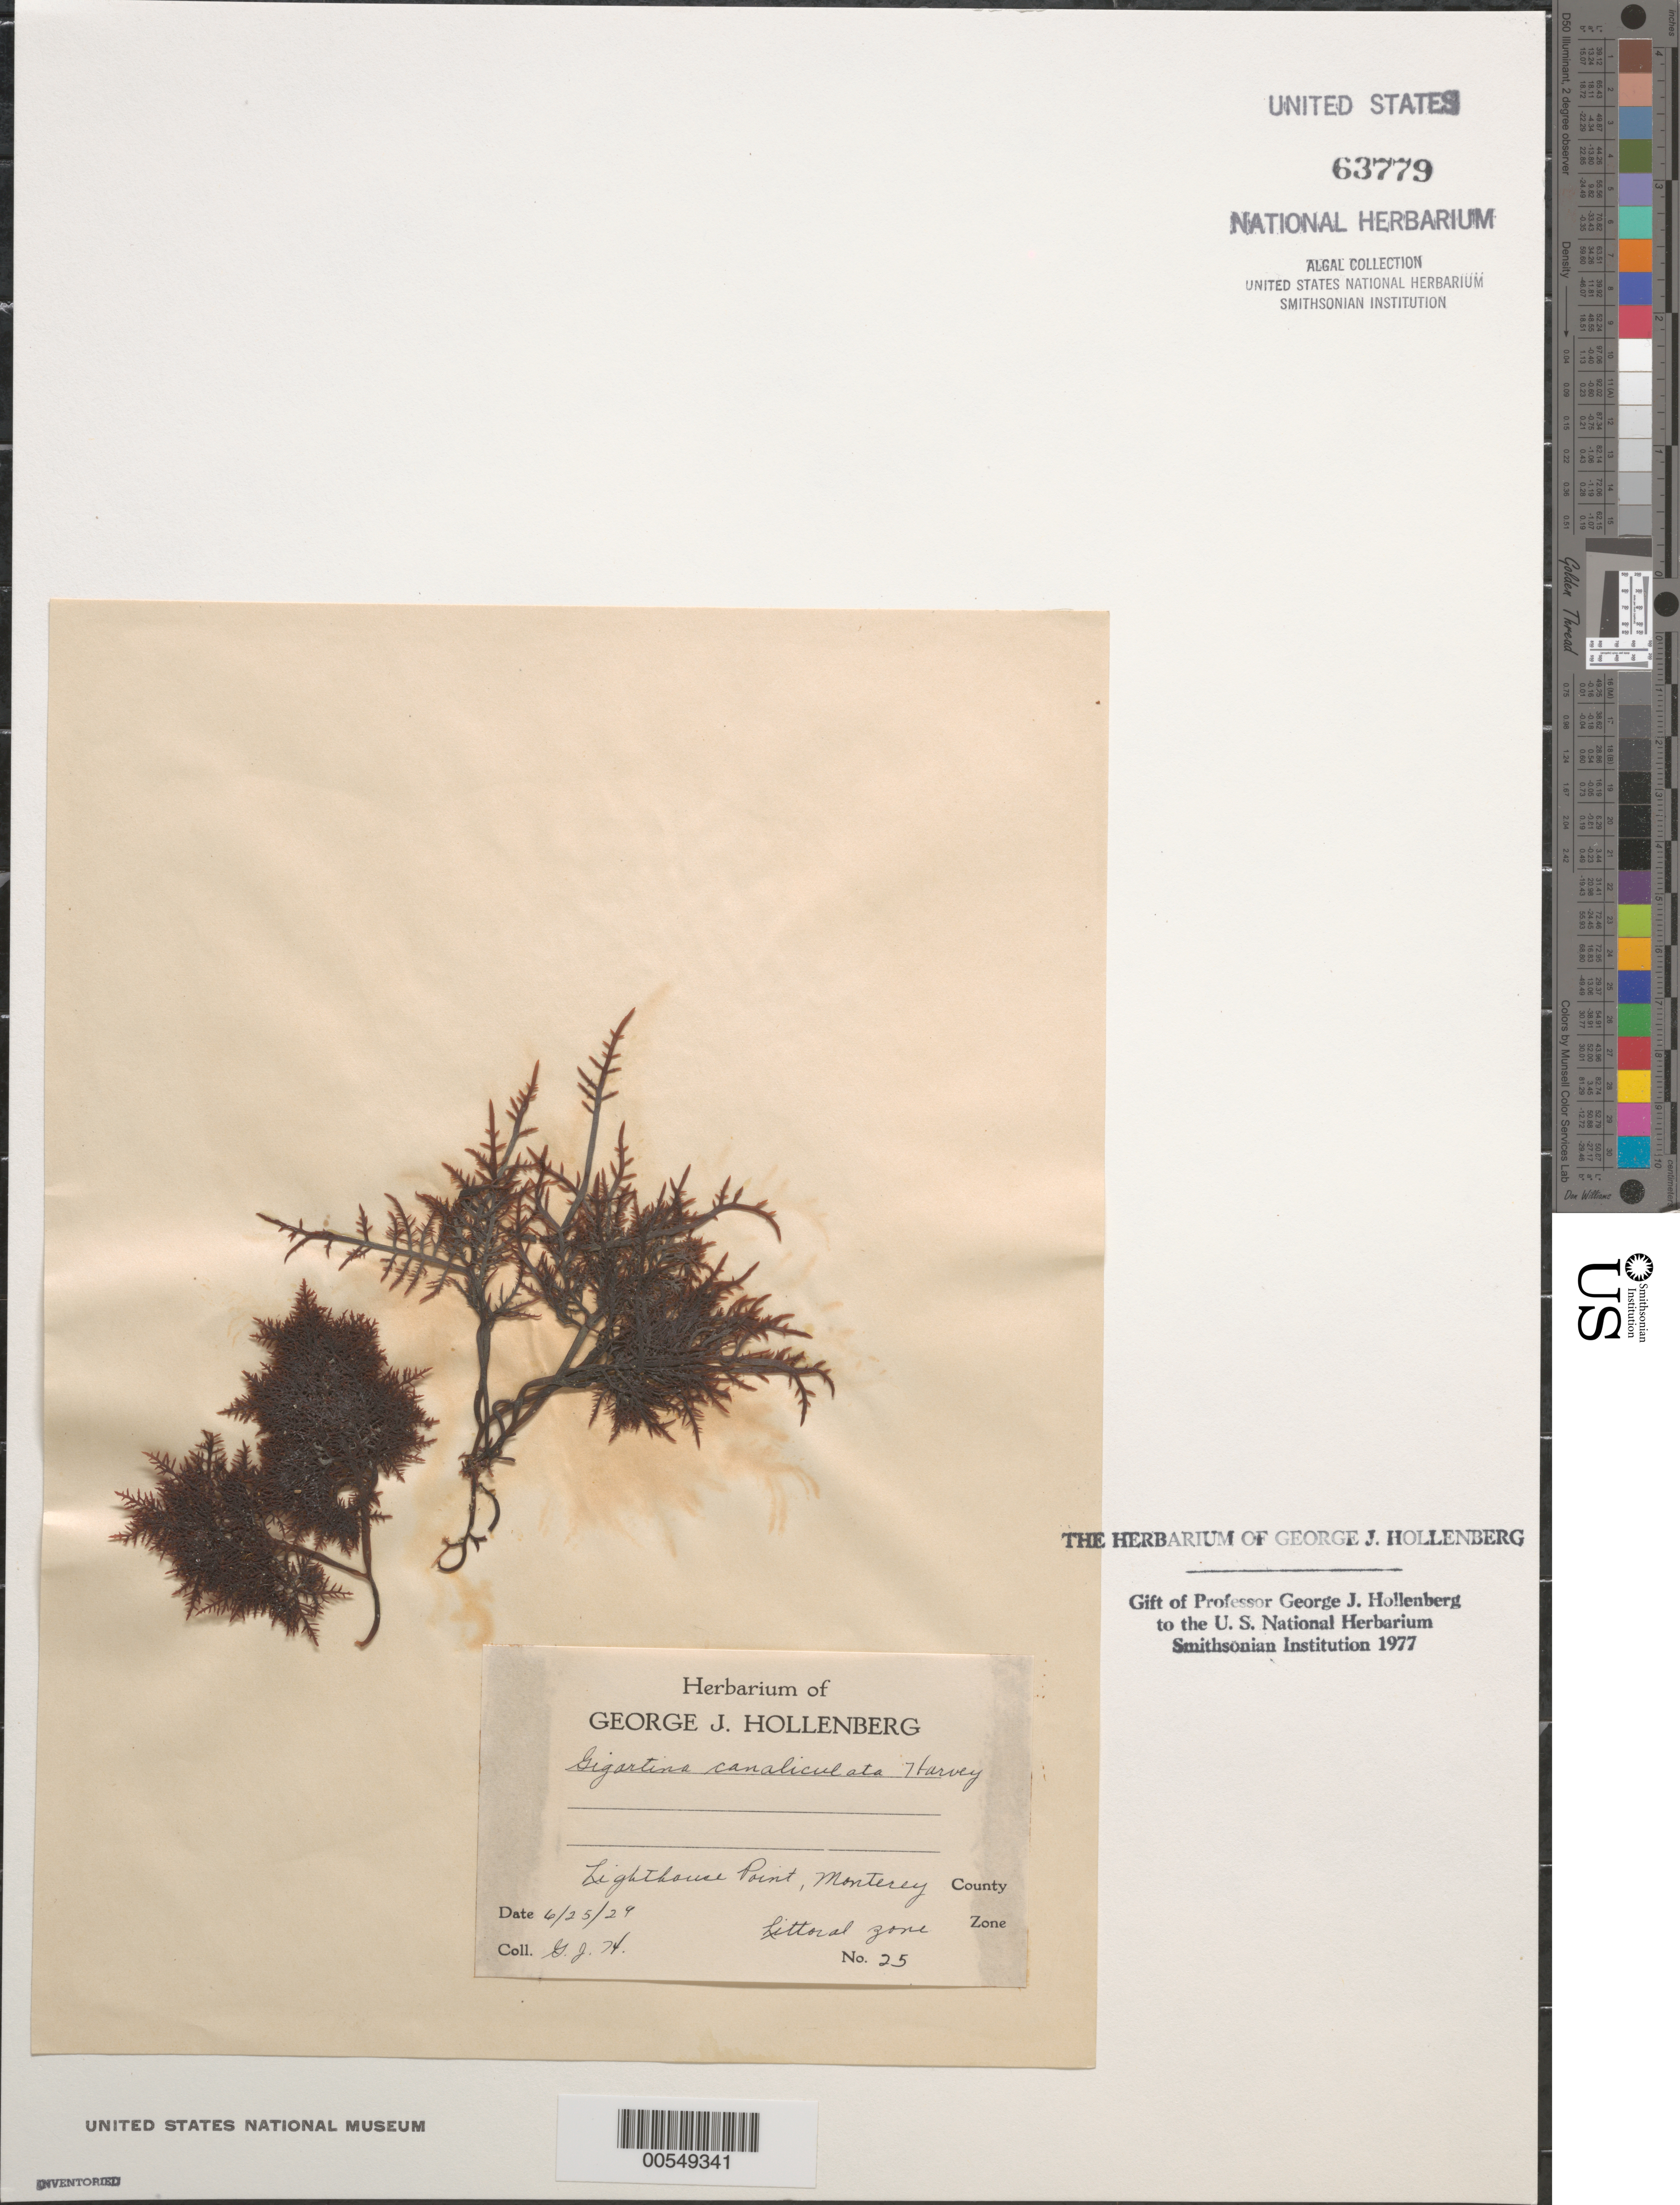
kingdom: Plantae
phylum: Rhodophyta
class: Florideophyceae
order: Gigartinales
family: Gigartinaceae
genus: Chondracanthus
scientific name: Chondracanthus canaliculatus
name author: (Harv.) Guiry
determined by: Algae name updating Project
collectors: G. Hollenberg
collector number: GJH 25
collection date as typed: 25 Jun 1929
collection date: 1929-06-25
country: United States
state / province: California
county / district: Monterey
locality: Lighthouse Point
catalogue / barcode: US 63779